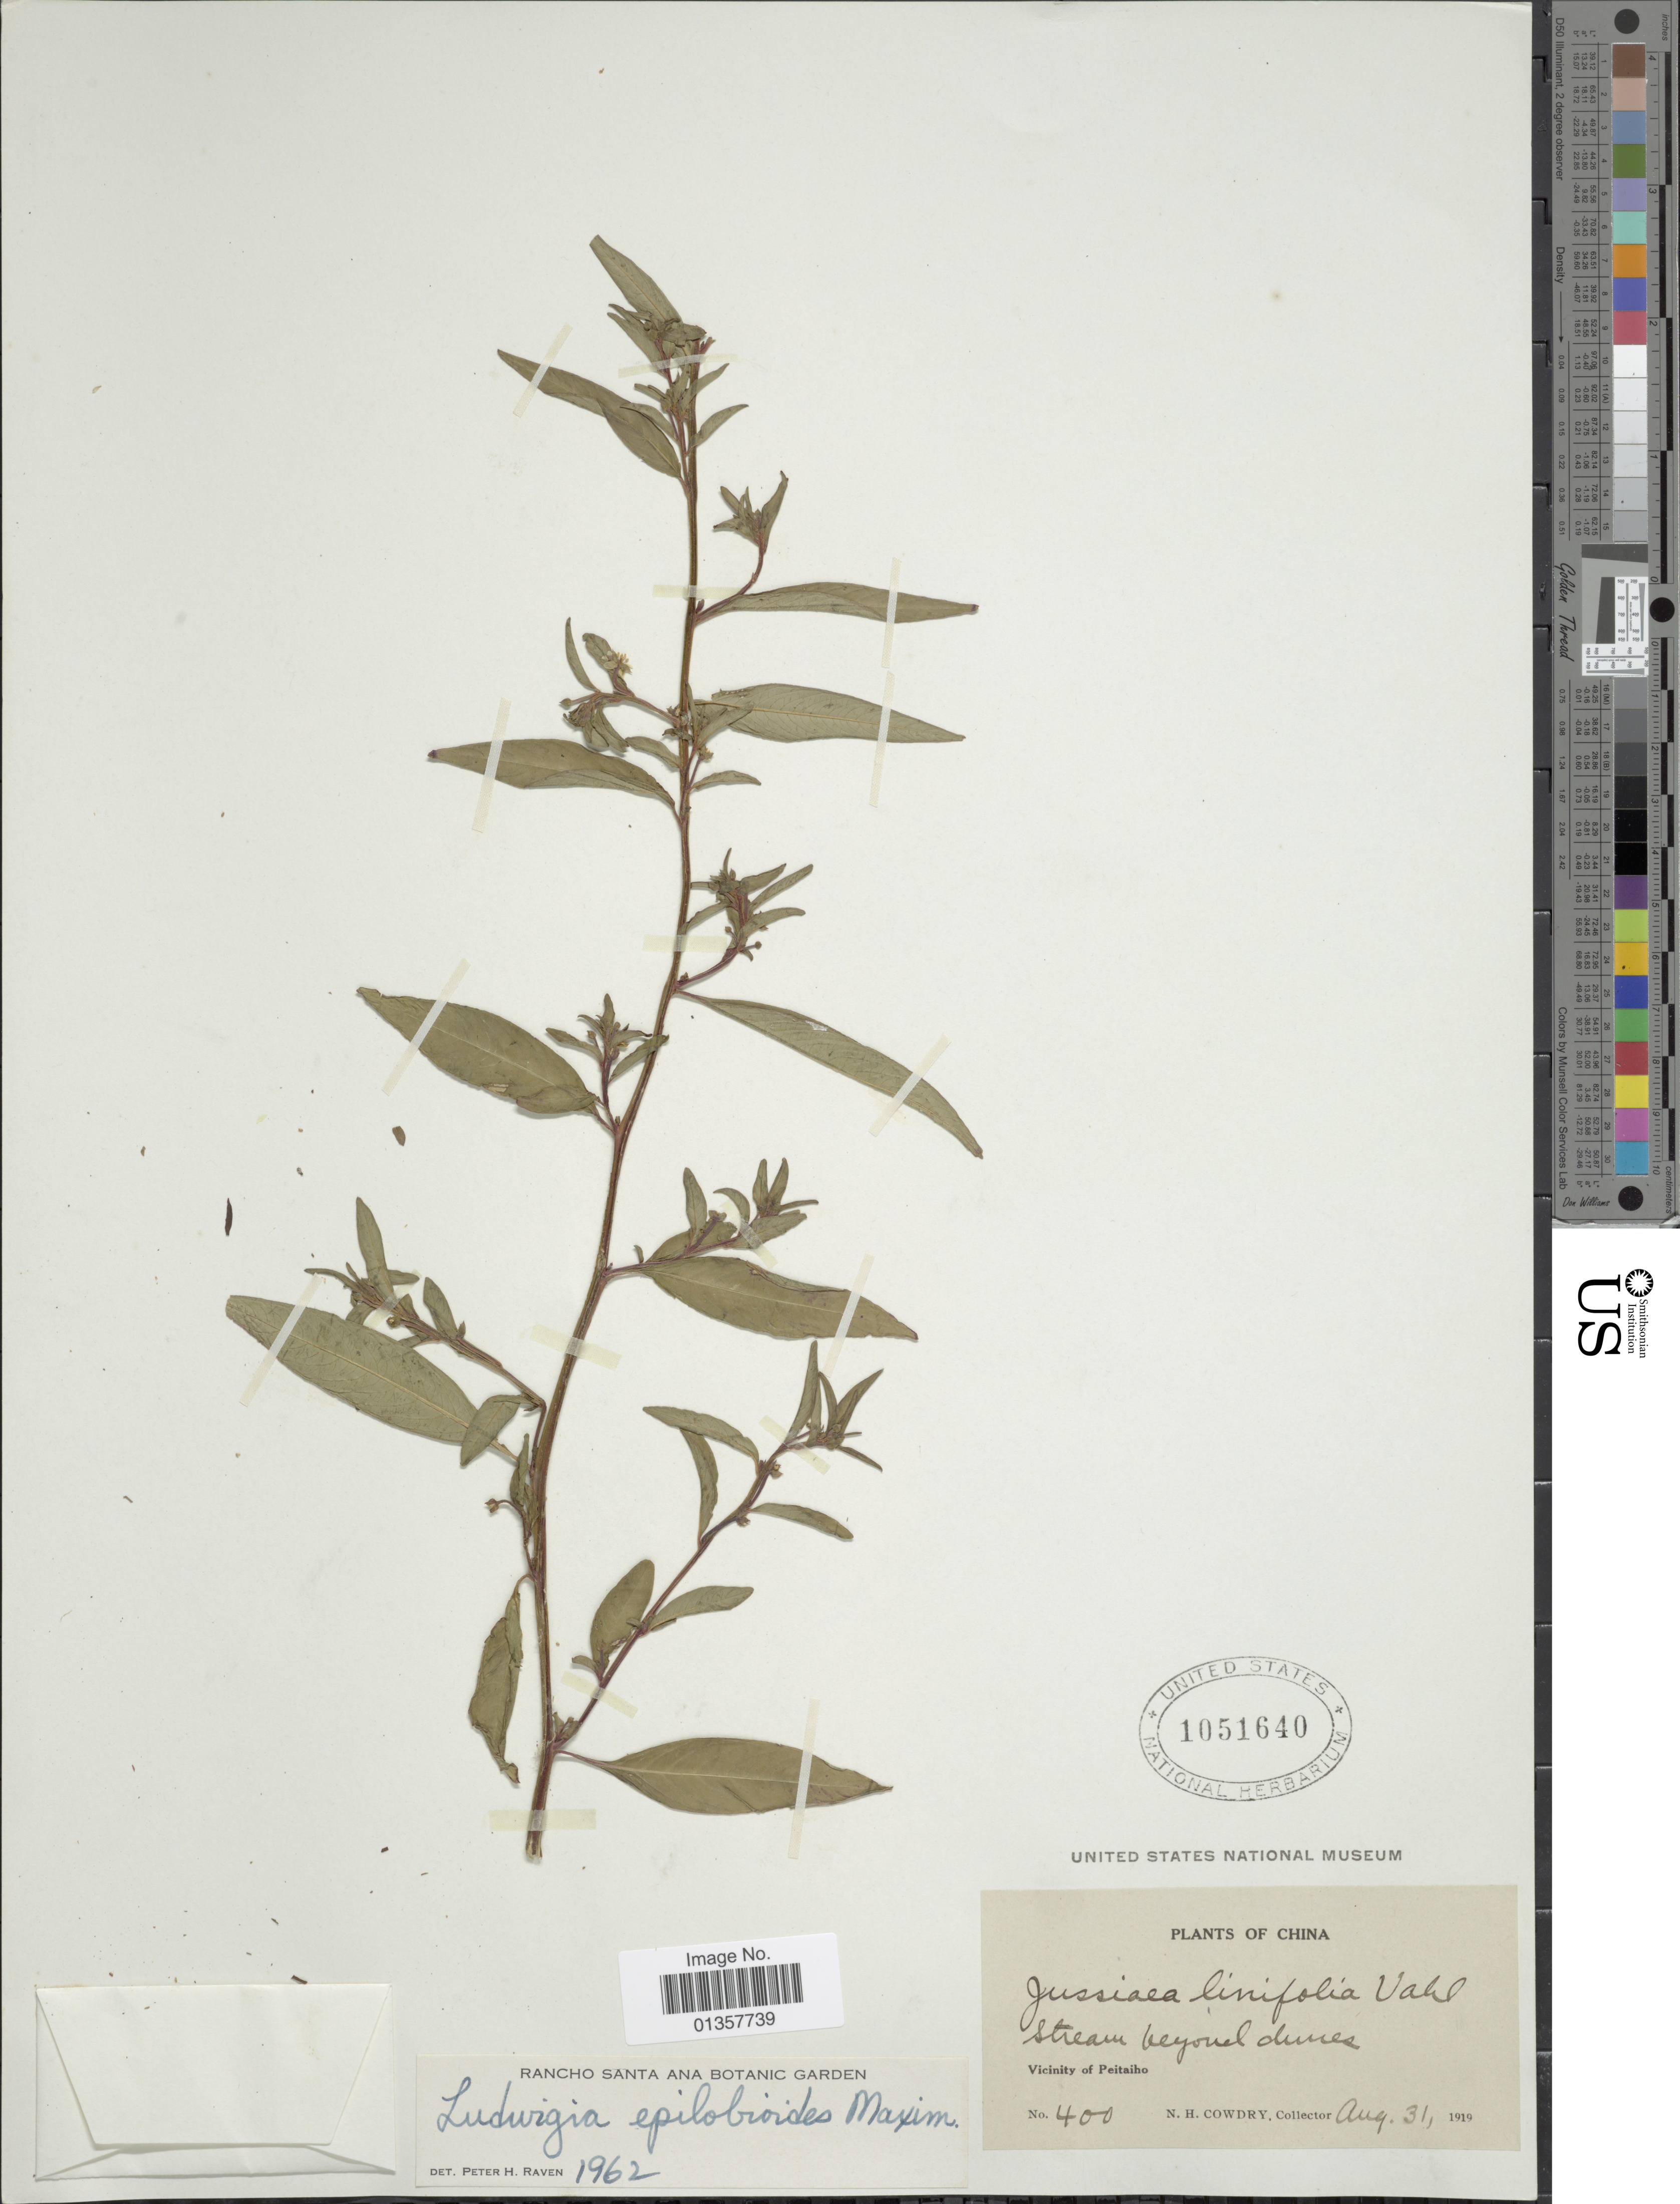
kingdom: Plantae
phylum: Tracheophyta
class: Magnoliopsida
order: Myrtales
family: Onagraceae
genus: Ludwigia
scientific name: Ludwigia epilobioides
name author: Maxim.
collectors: N. H. Cowdry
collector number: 400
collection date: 1919-08-31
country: China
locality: Vicinity of Peitaiho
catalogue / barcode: US 1051640